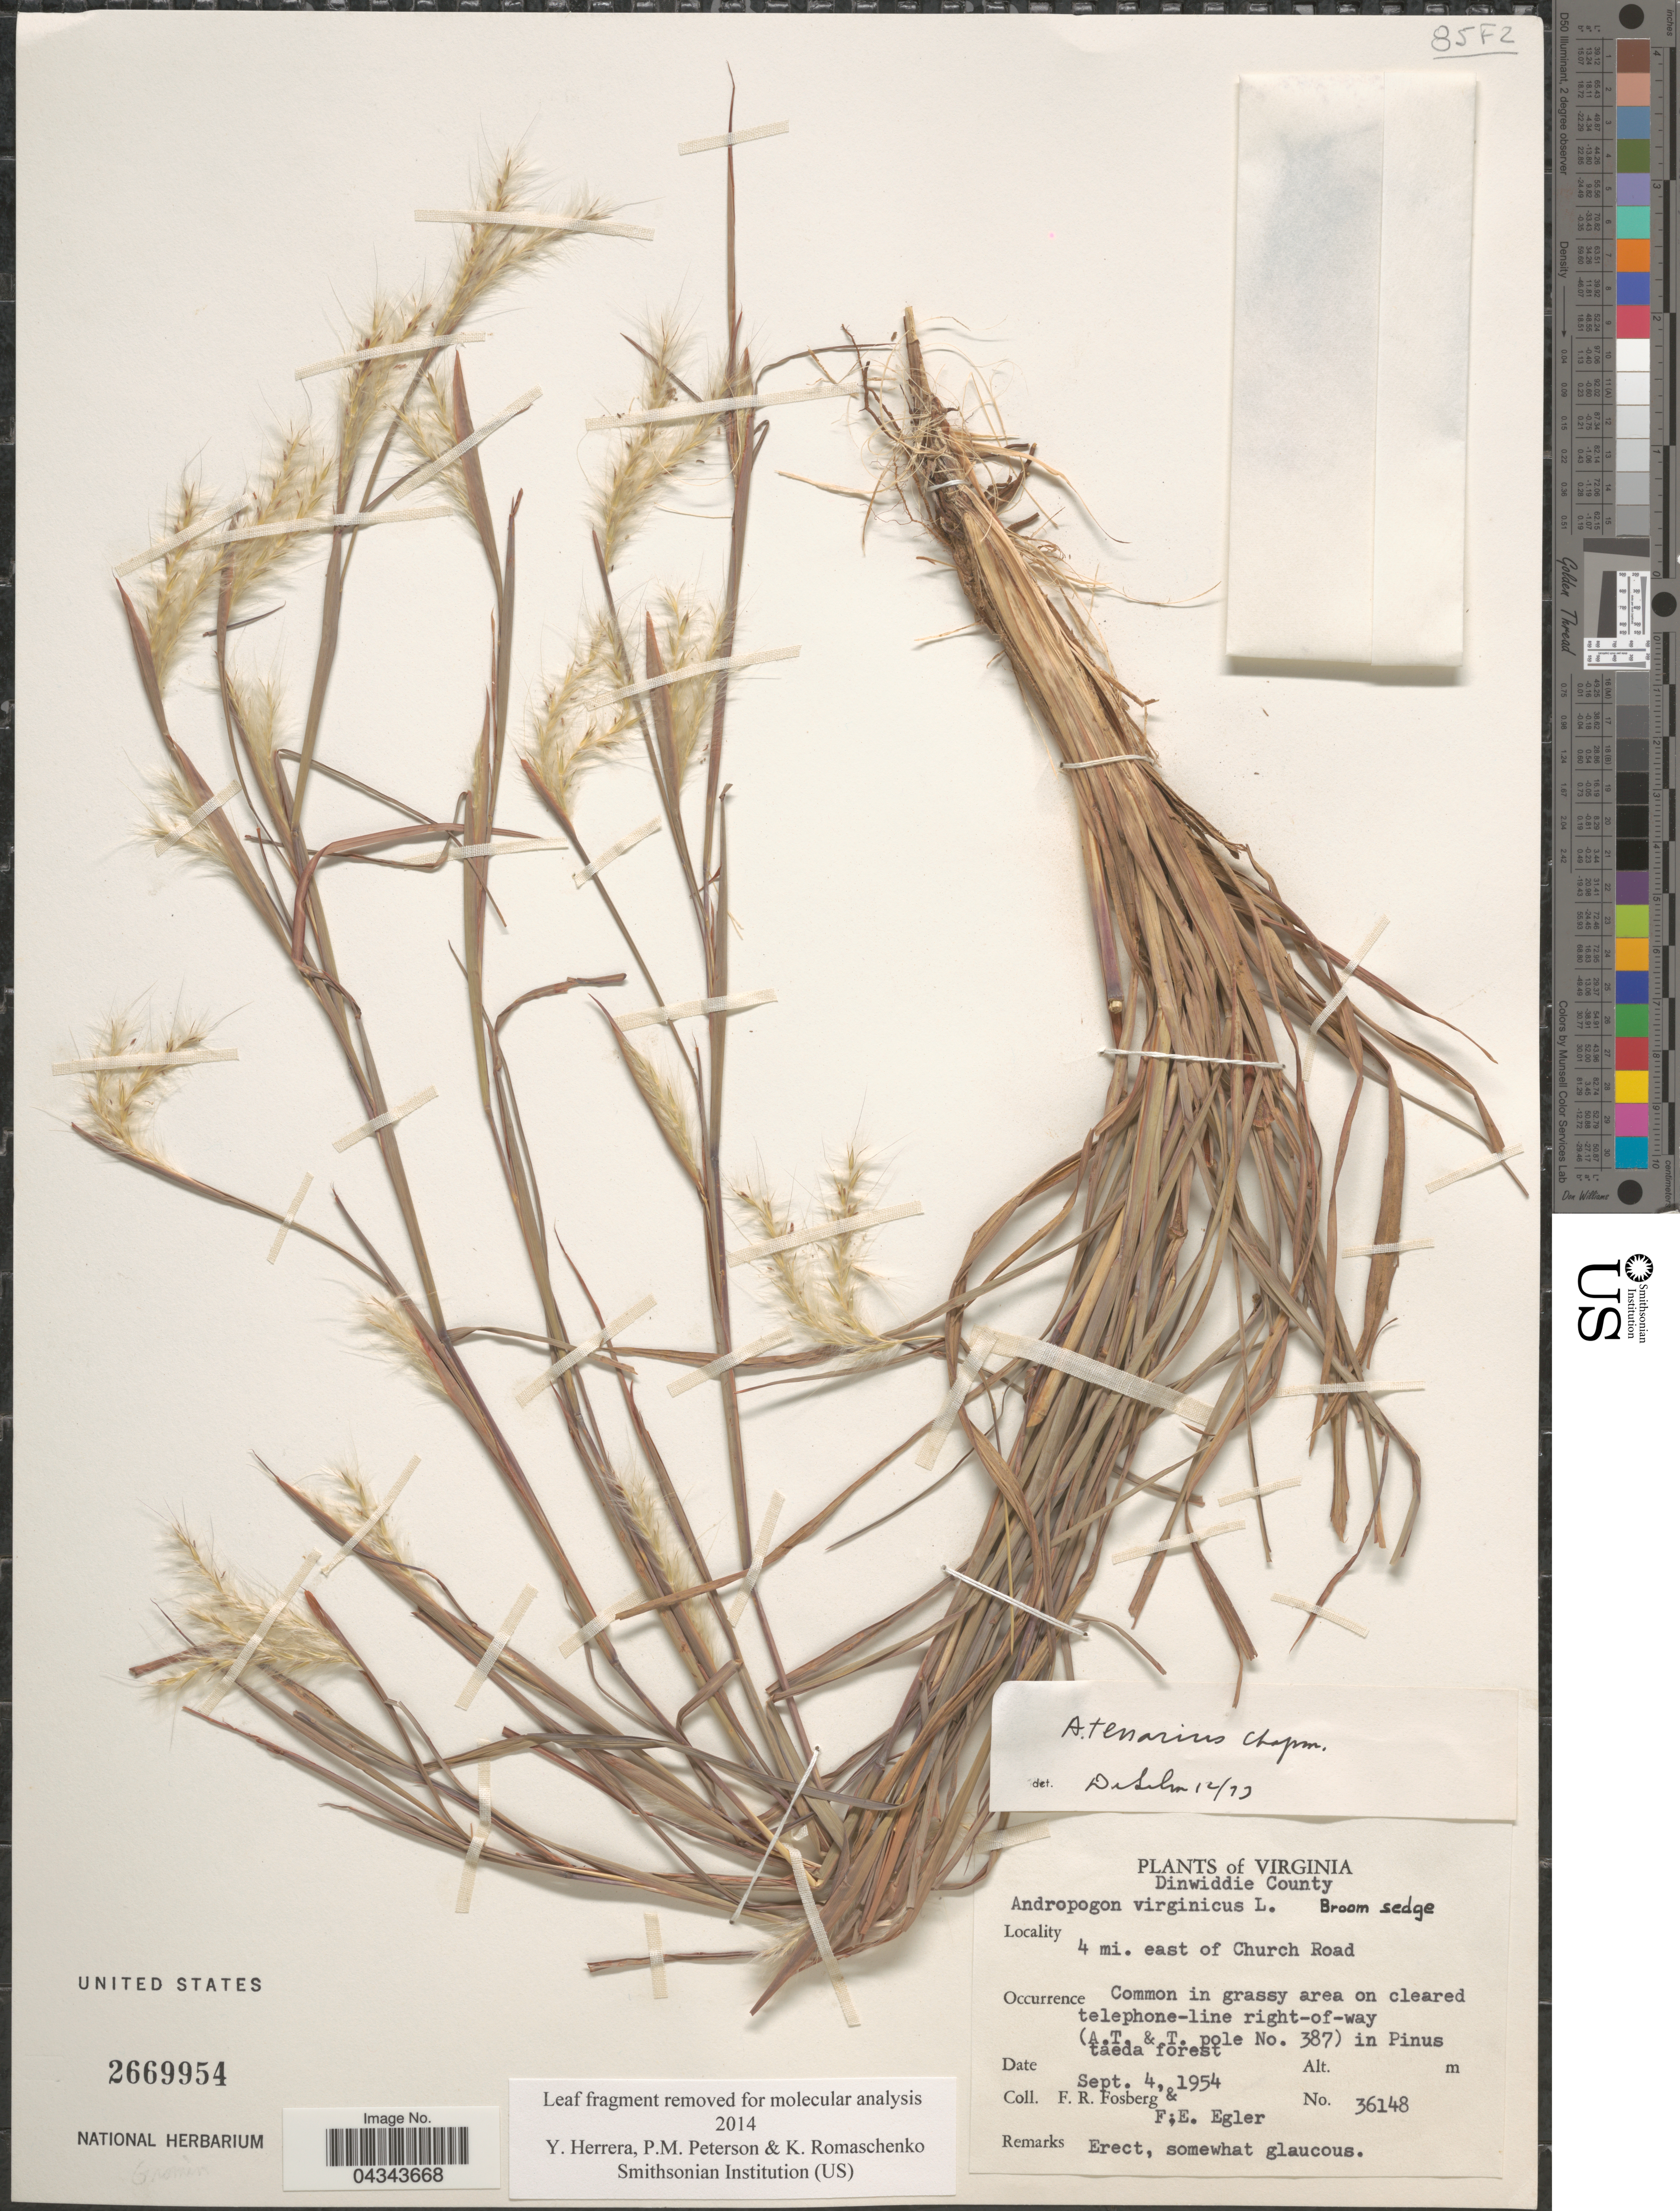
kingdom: Plantae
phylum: Tracheophyta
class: Liliopsida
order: Poales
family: Poaceae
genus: Andropogon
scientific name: Andropogon ternarius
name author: Michx.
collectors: F. R. Fosberg & F. Egler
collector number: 36148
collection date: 1954-09-04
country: United States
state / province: Virginia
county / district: Dinwiddie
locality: Dinwiddie County. 4 mi. east of Church Road. On cleared telephone-line right-of-way (A.T. & T. pole No. 387).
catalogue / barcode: US 2669954